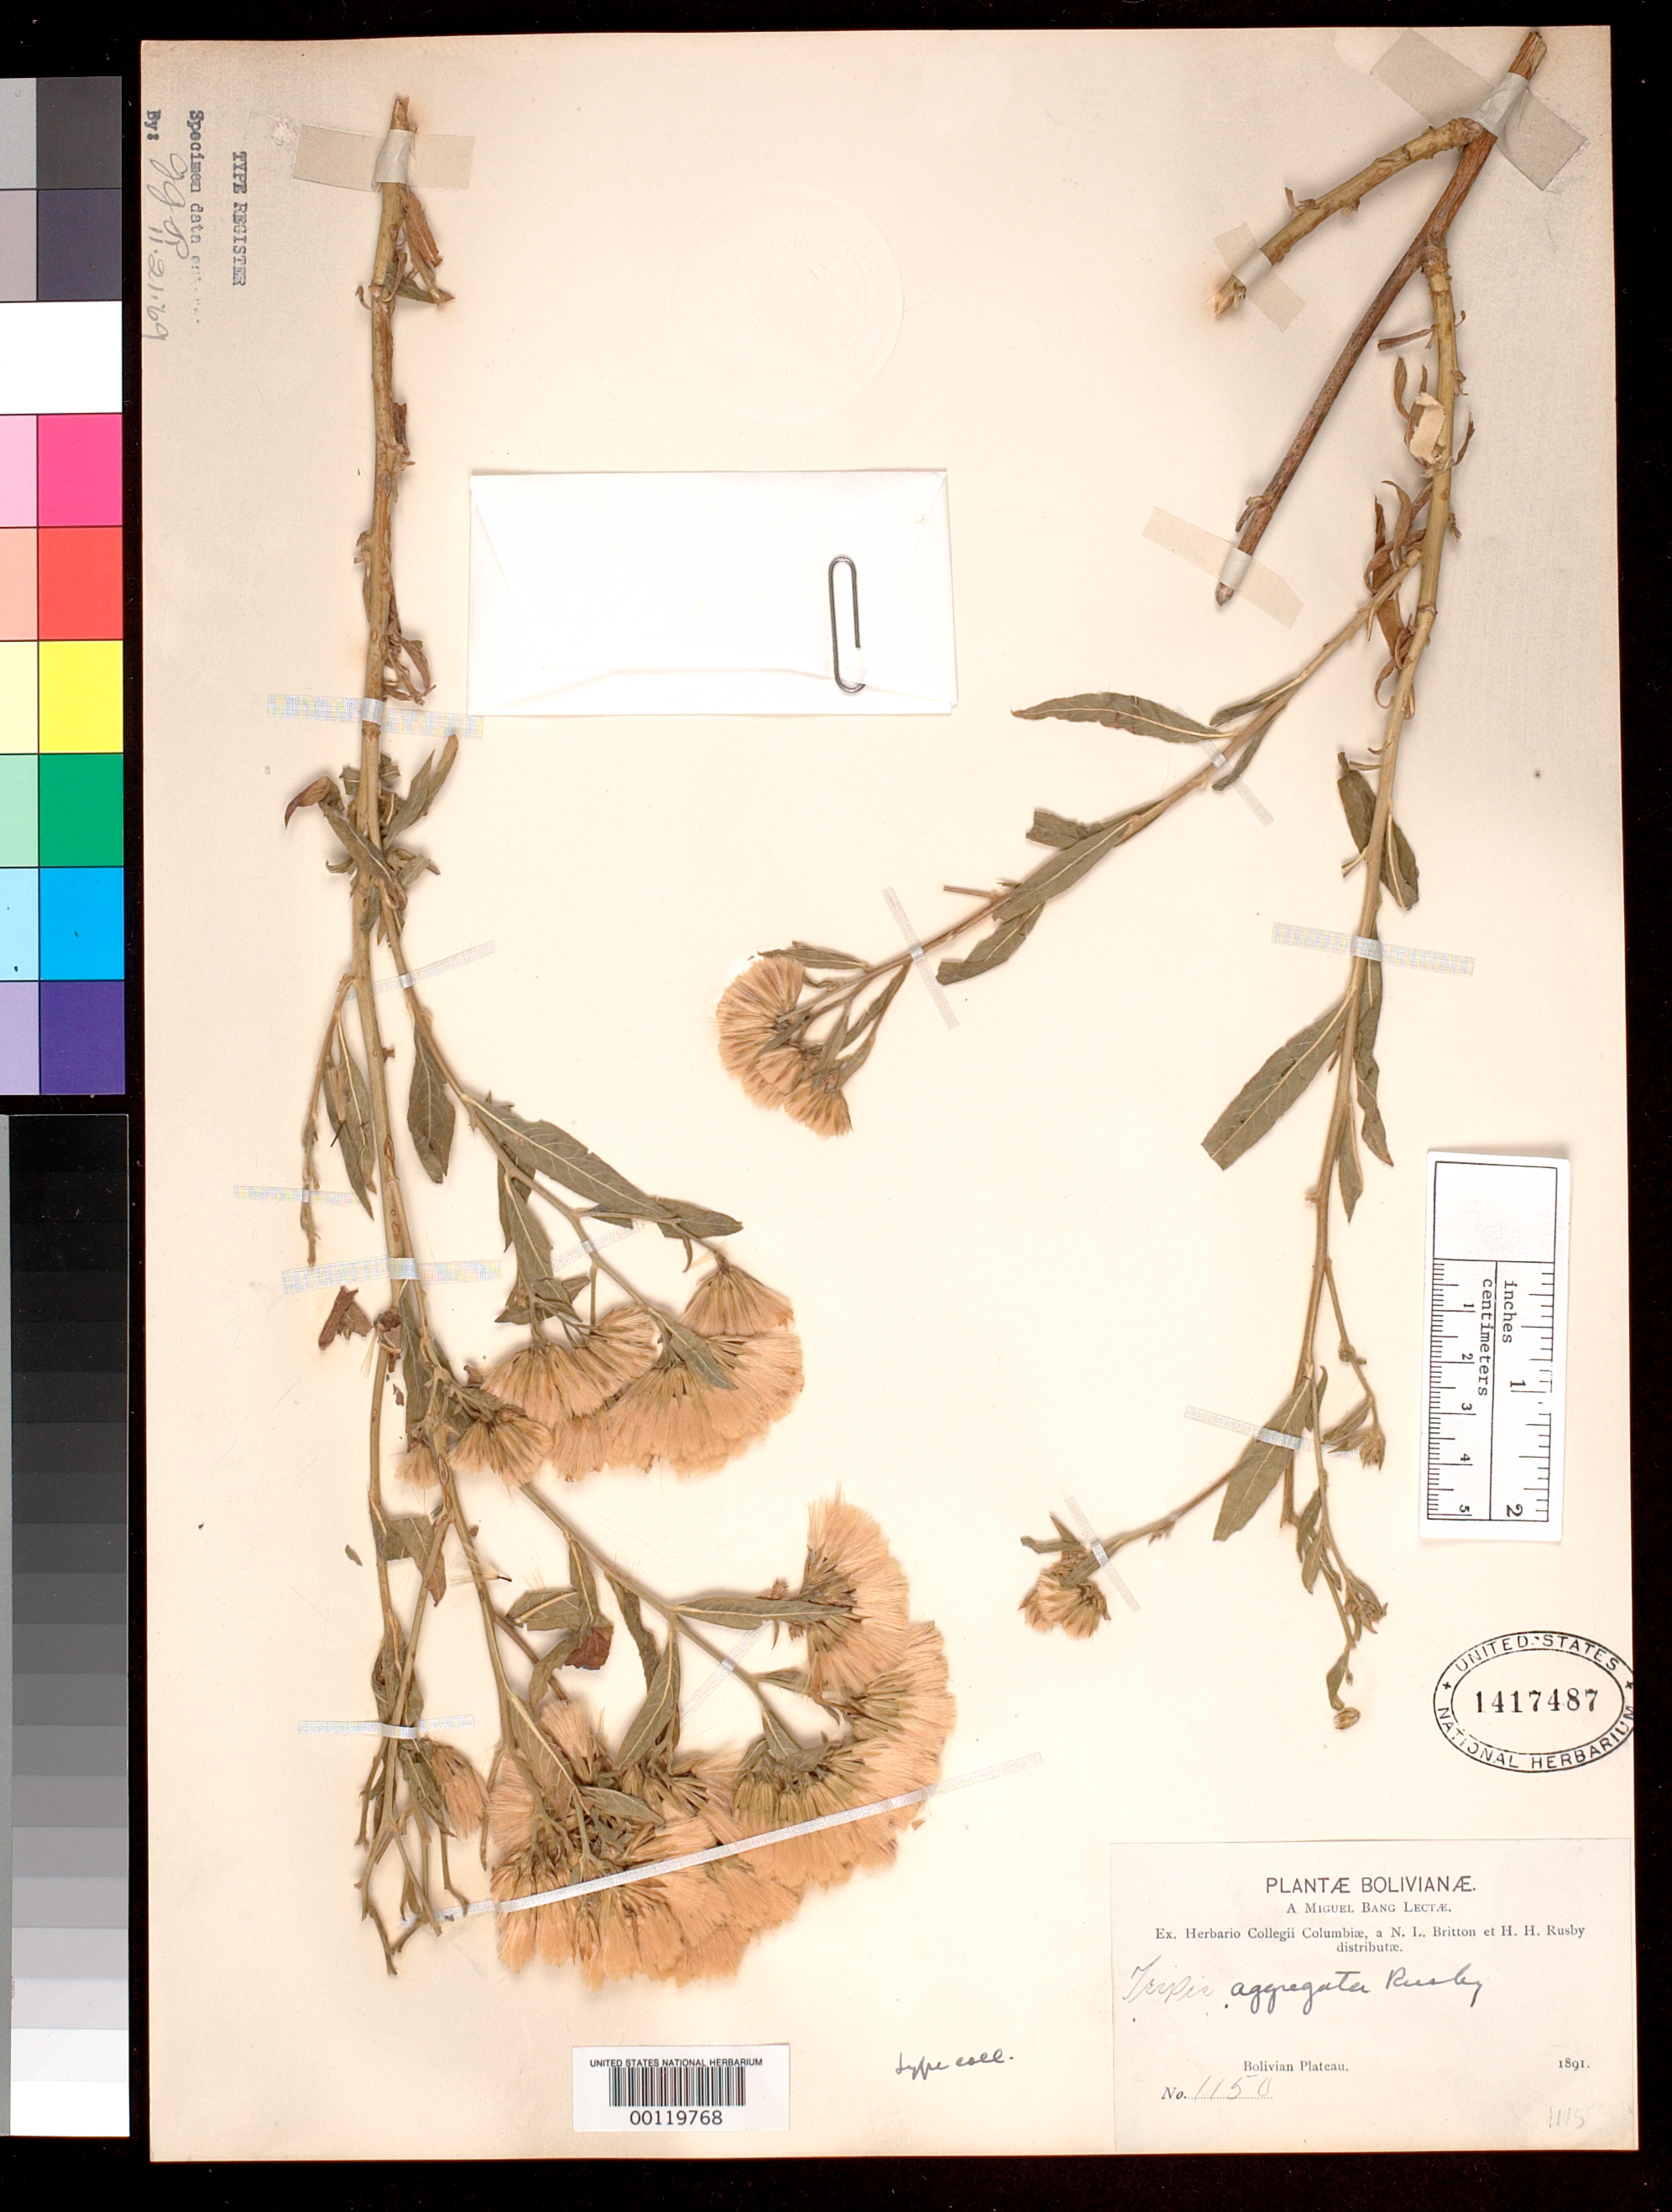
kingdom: Plantae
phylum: Tracheophyta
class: Magnoliopsida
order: Asterales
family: Asteraceae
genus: Trixis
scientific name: Trixis aggregata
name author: Rusby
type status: Isotype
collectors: M. Bang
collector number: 1150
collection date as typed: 1891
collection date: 1891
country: Bolivia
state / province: Cochabamba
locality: Bolivian Plateau, vicinity of Cochabamba.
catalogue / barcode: US 1417487